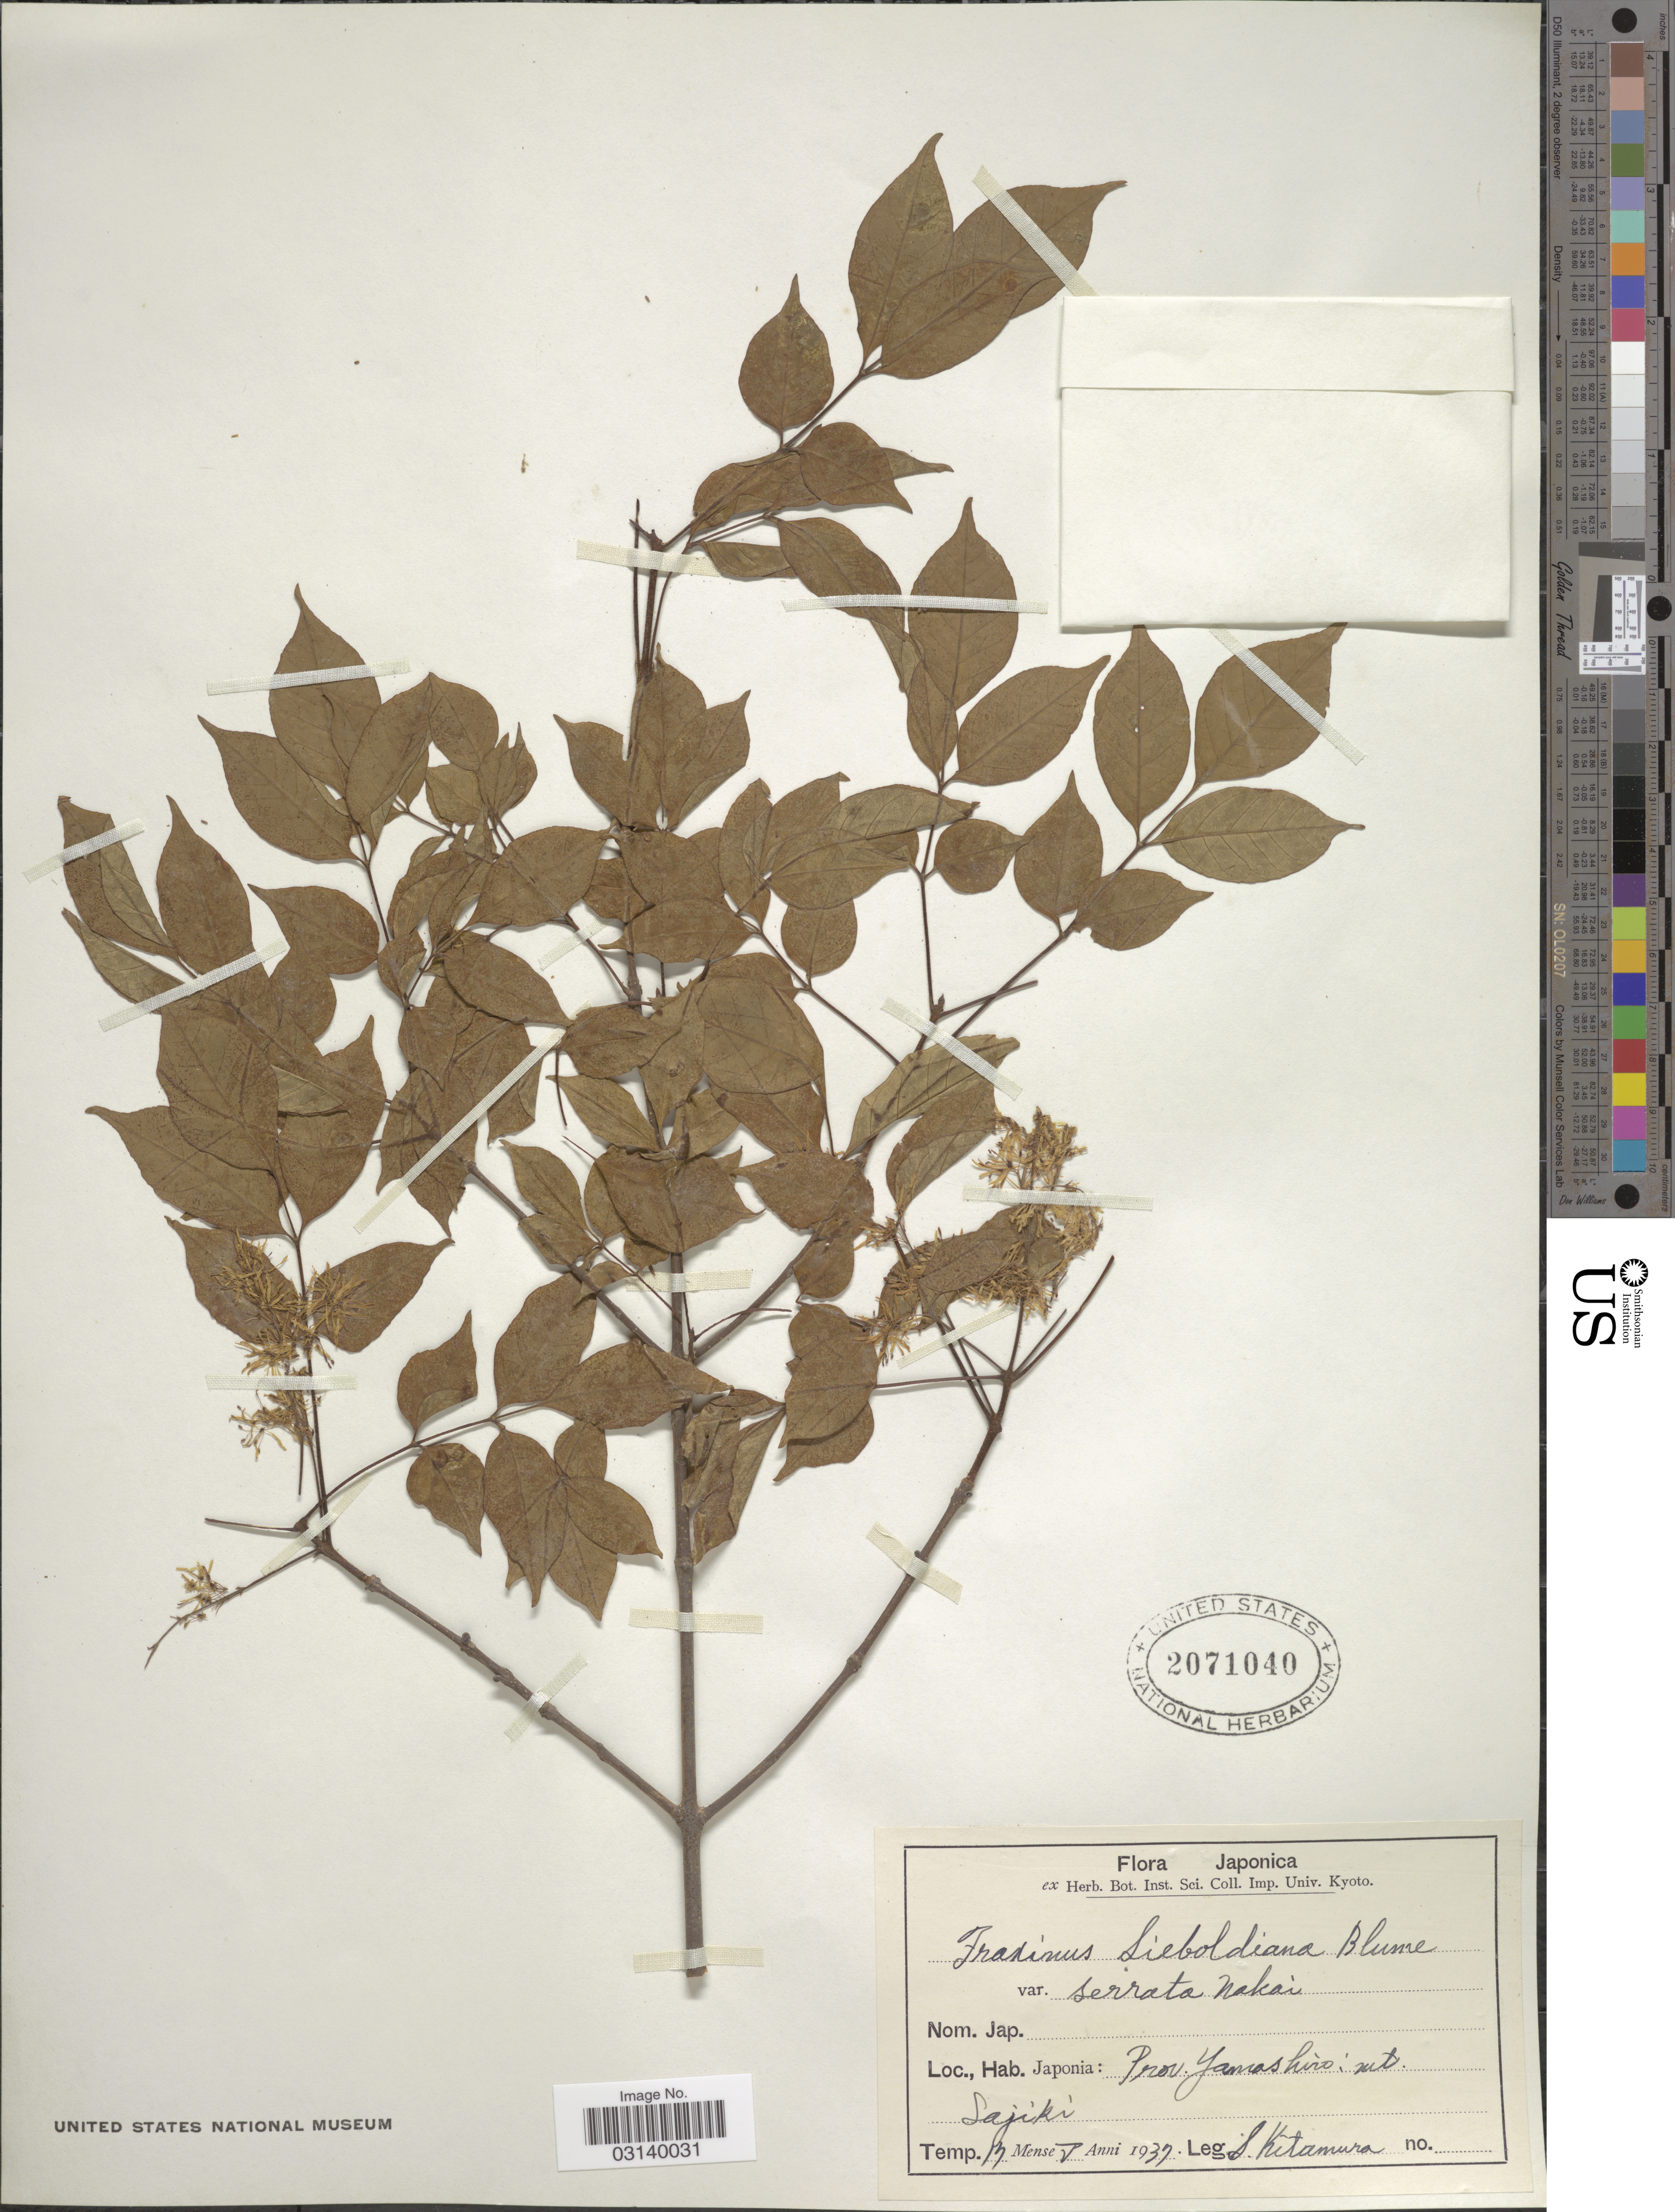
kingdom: Plantae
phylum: Tracheophyta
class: Magnoliopsida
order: Lamiales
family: Oleaceae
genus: Fraxinus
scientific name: Fraxinus sieboldiana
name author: Blume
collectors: S. Kitamura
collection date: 1937-05-13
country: Japan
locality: Prov. Yamashiro: mt. Sajiki.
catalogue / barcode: US 2071040